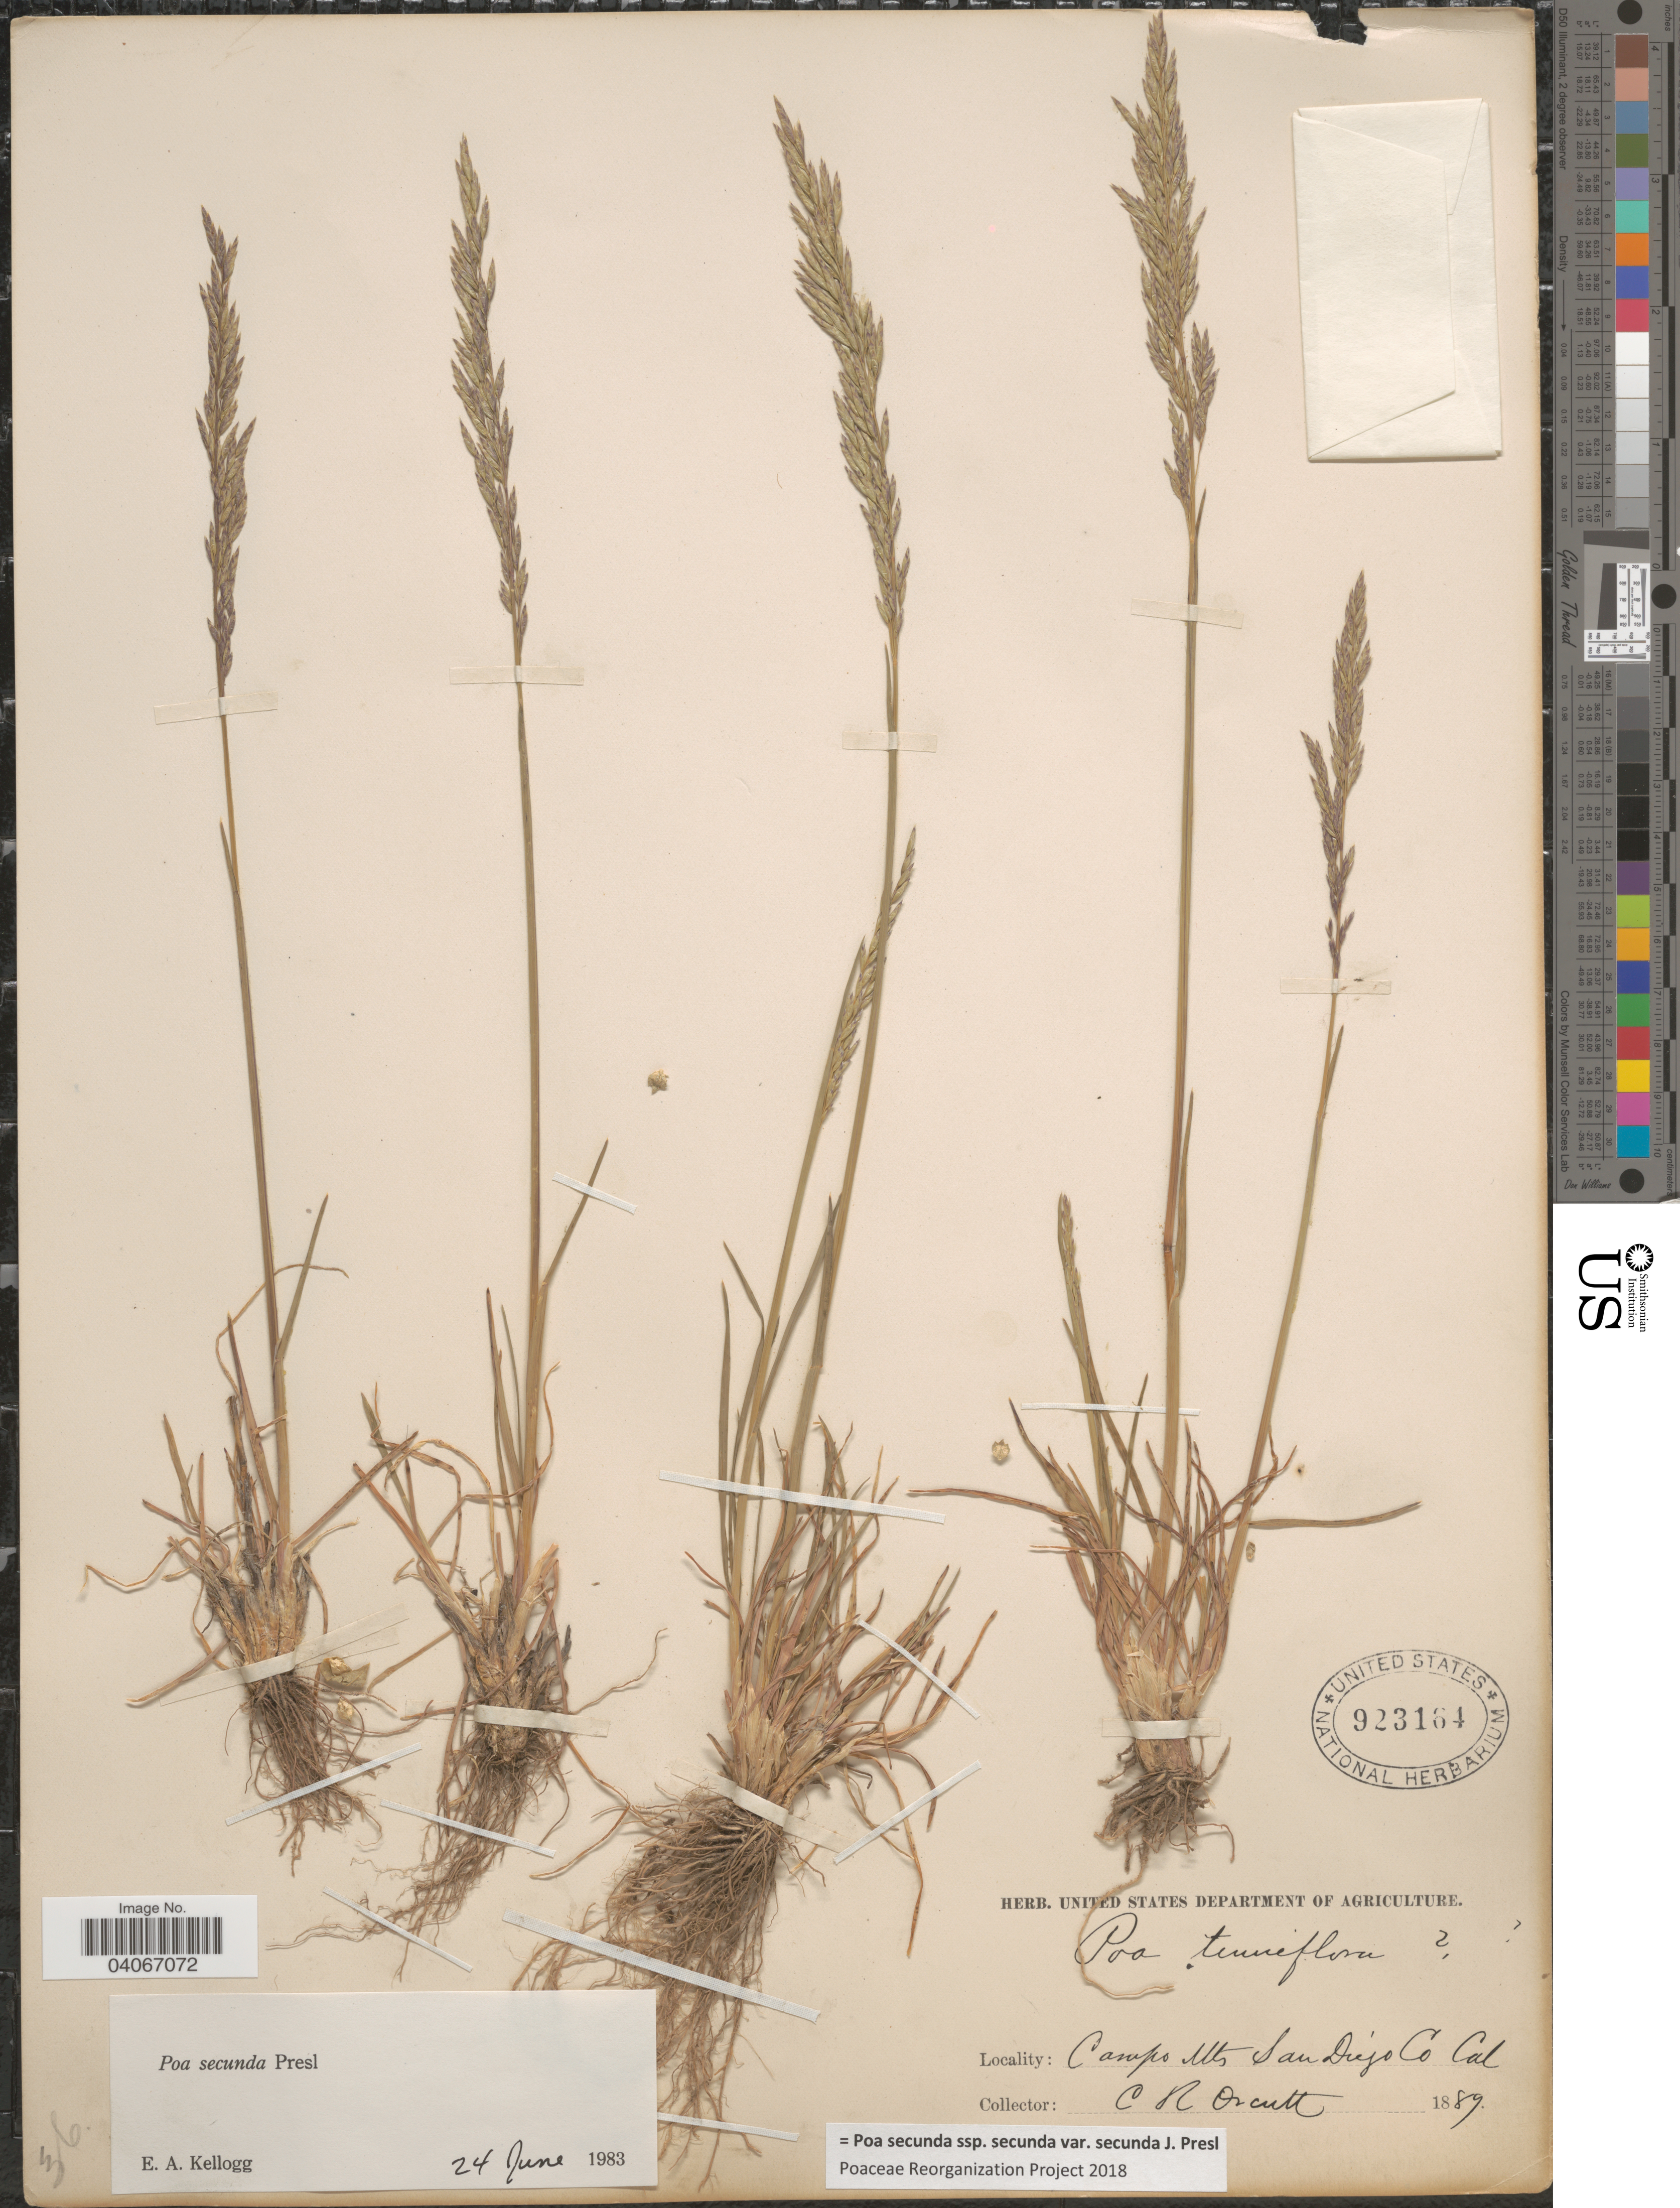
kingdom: Plantae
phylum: Tracheophyta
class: Liliopsida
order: Poales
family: Poaceae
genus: Poa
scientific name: Poa secunda subsp. secunda var. secunda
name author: J. Presl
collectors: C. R. Orcutt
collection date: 1889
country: United States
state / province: California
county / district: San Diego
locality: Camp Mts. San Diego Co.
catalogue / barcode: US 923164